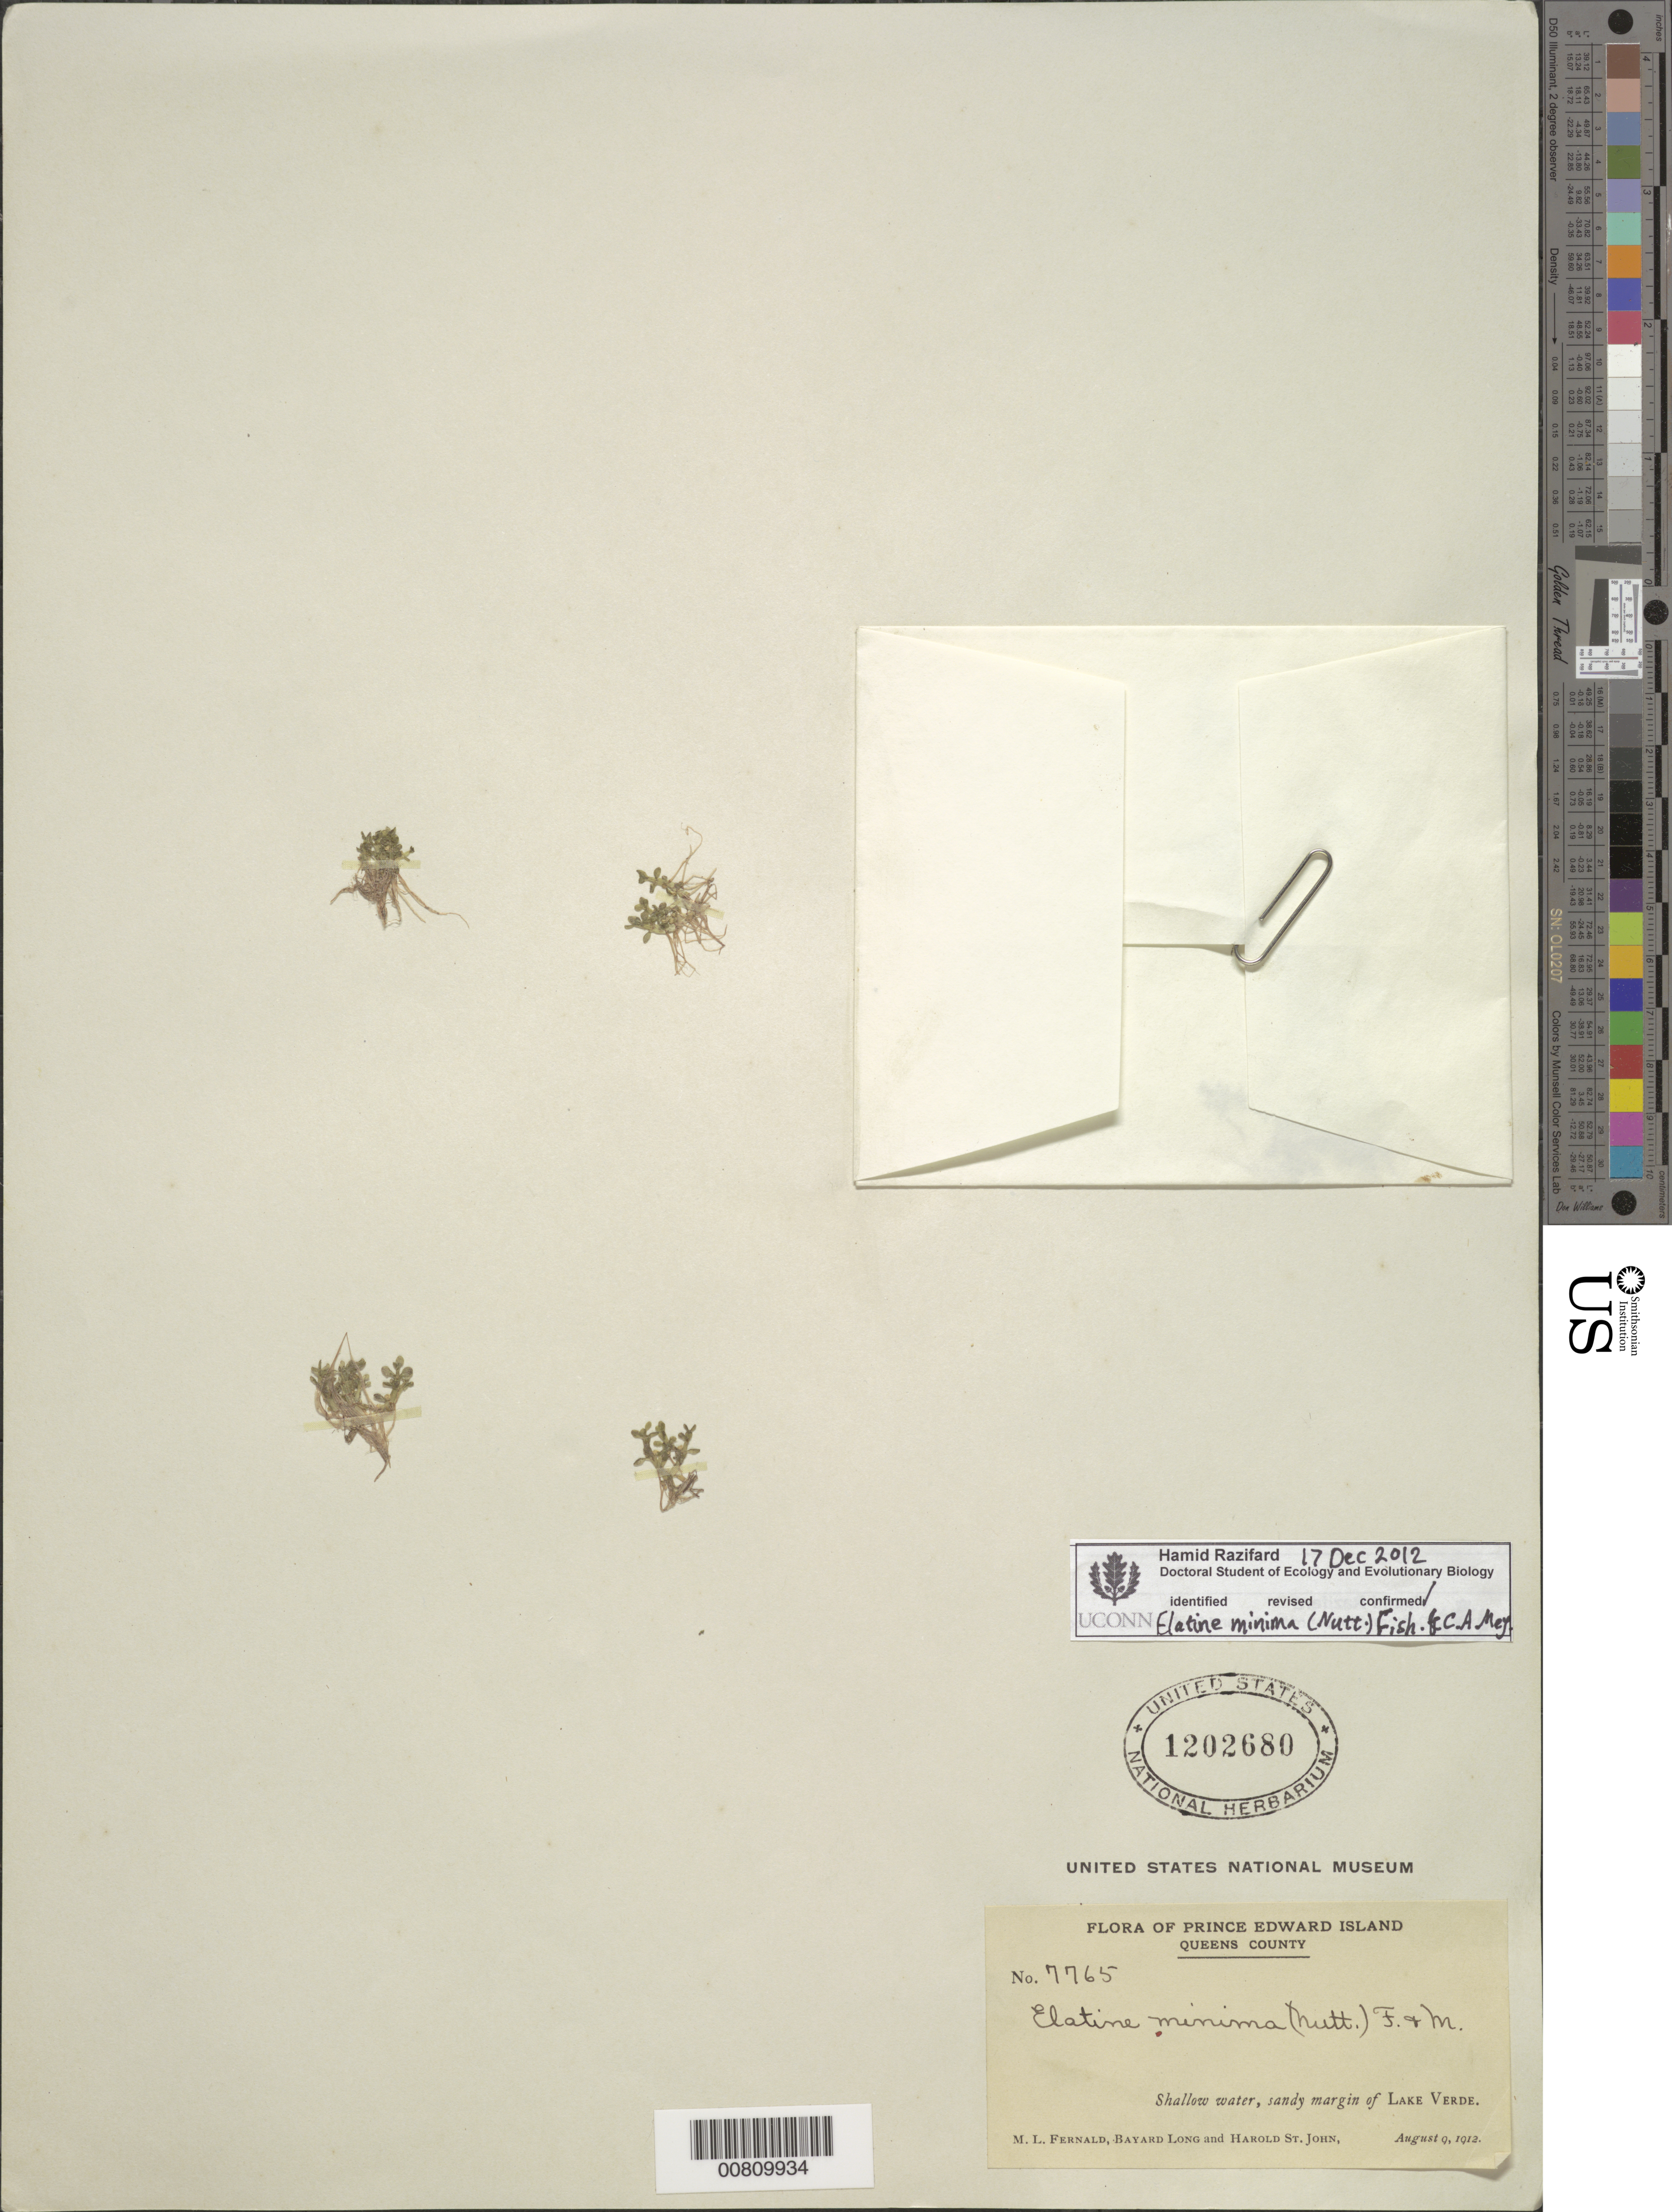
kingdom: Plantae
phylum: Tracheophyta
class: Magnoliopsida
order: Malpighiales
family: Elatinaceae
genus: Elatine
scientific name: Elatine minima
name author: (Nutt.) Fisch. & C.A. Mey.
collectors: M. L. Fernald, B. H. Long & H. St. John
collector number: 7765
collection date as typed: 09 Aug 1912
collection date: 1912-08-09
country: Canada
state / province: Prince Edward Island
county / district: Queens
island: Prince Edward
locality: Lake Verde.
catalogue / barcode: US 1202680